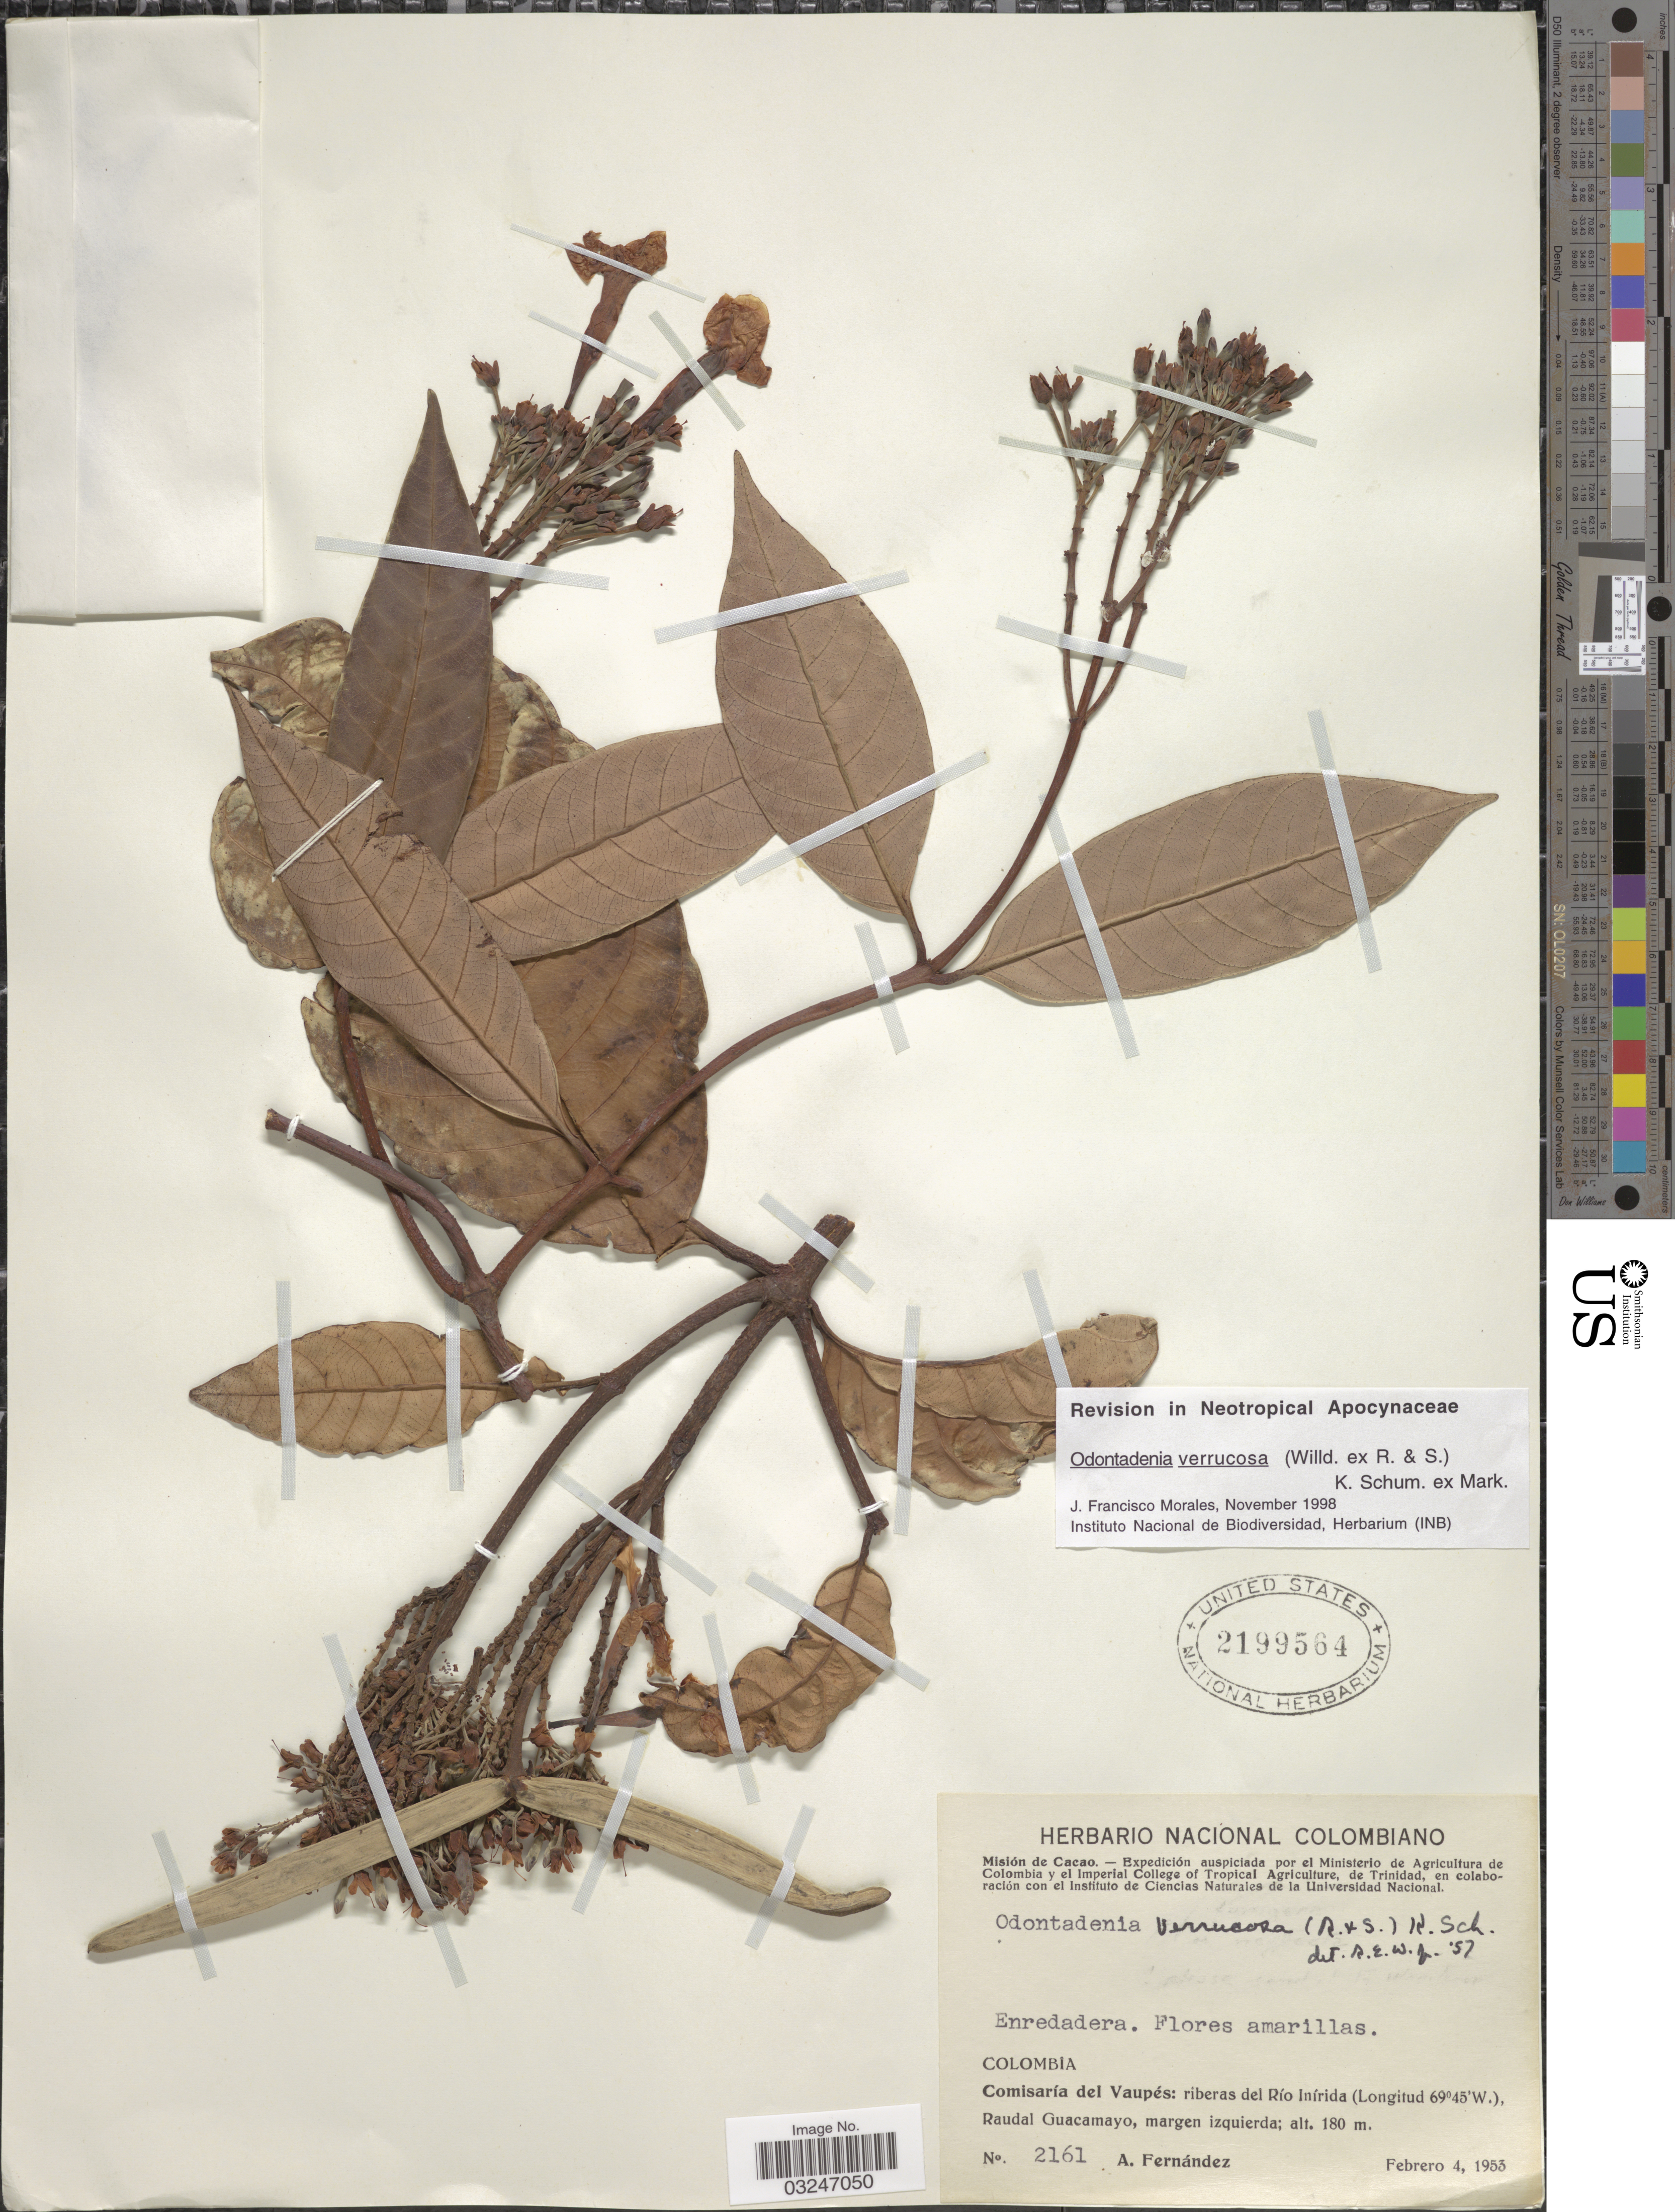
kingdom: Plantae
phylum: Tracheophyta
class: Magnoliopsida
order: Gentianales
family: Apocynaceae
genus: Odontadenia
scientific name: Odontadenia verrucosa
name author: (Willd. ex Roem. & Schult.) K. Schum. ex Markgr.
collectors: A. Fernández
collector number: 2161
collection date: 1953-02-04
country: Colombia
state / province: Vaupés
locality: Comisaría del Vaupés: riberas del Río Inírida. Raudal Guacamayo, margen izquierda.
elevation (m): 180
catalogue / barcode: US 2199564